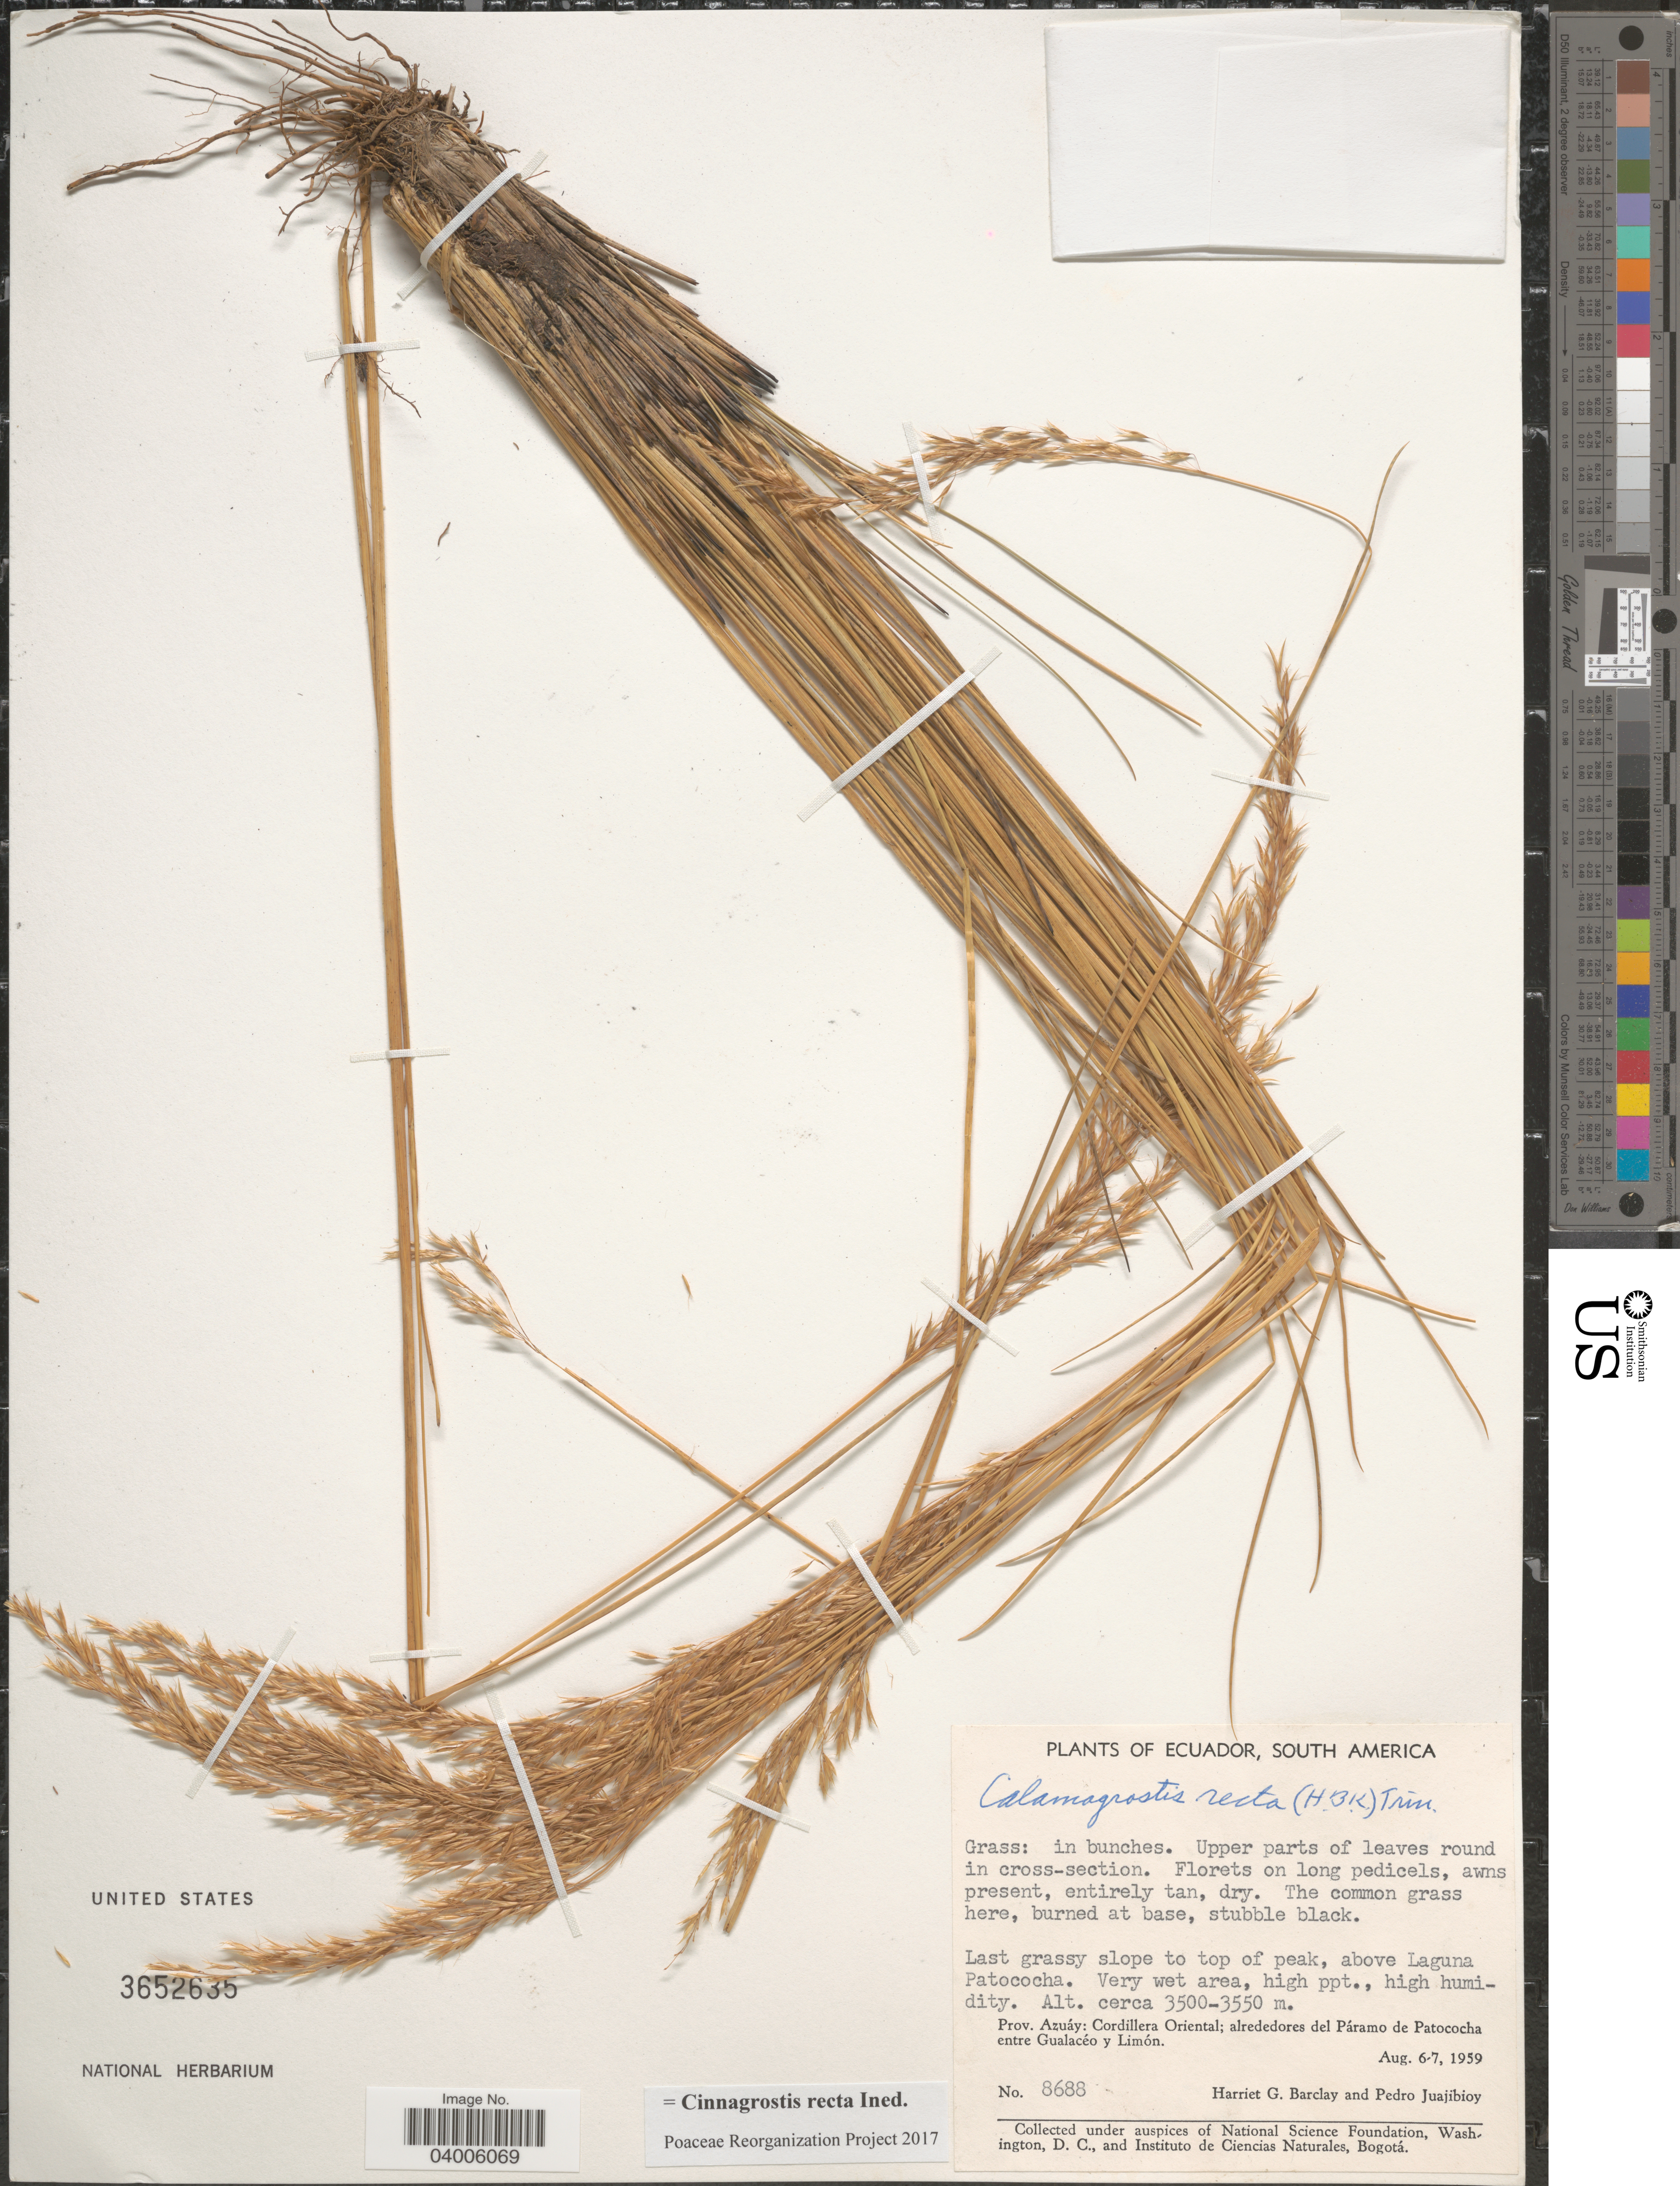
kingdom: Plantae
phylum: Tracheophyta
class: Liliopsida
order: Poales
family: Poaceae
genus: Cinnagrostis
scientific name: Cinnagrostis recta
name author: (Kunth) P.M. Peterson et al.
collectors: H. G. Barclay & P. Juajibioy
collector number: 8688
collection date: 1959-08-06/1959-08-07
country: Ecuador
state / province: Azuay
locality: Last grassy slope to top of peak, above Laguna Patococha. Cordillera Oriental; alrededores del Páramo de Patococha entre Gualacéo y Limón.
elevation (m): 3500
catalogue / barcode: US 3652635